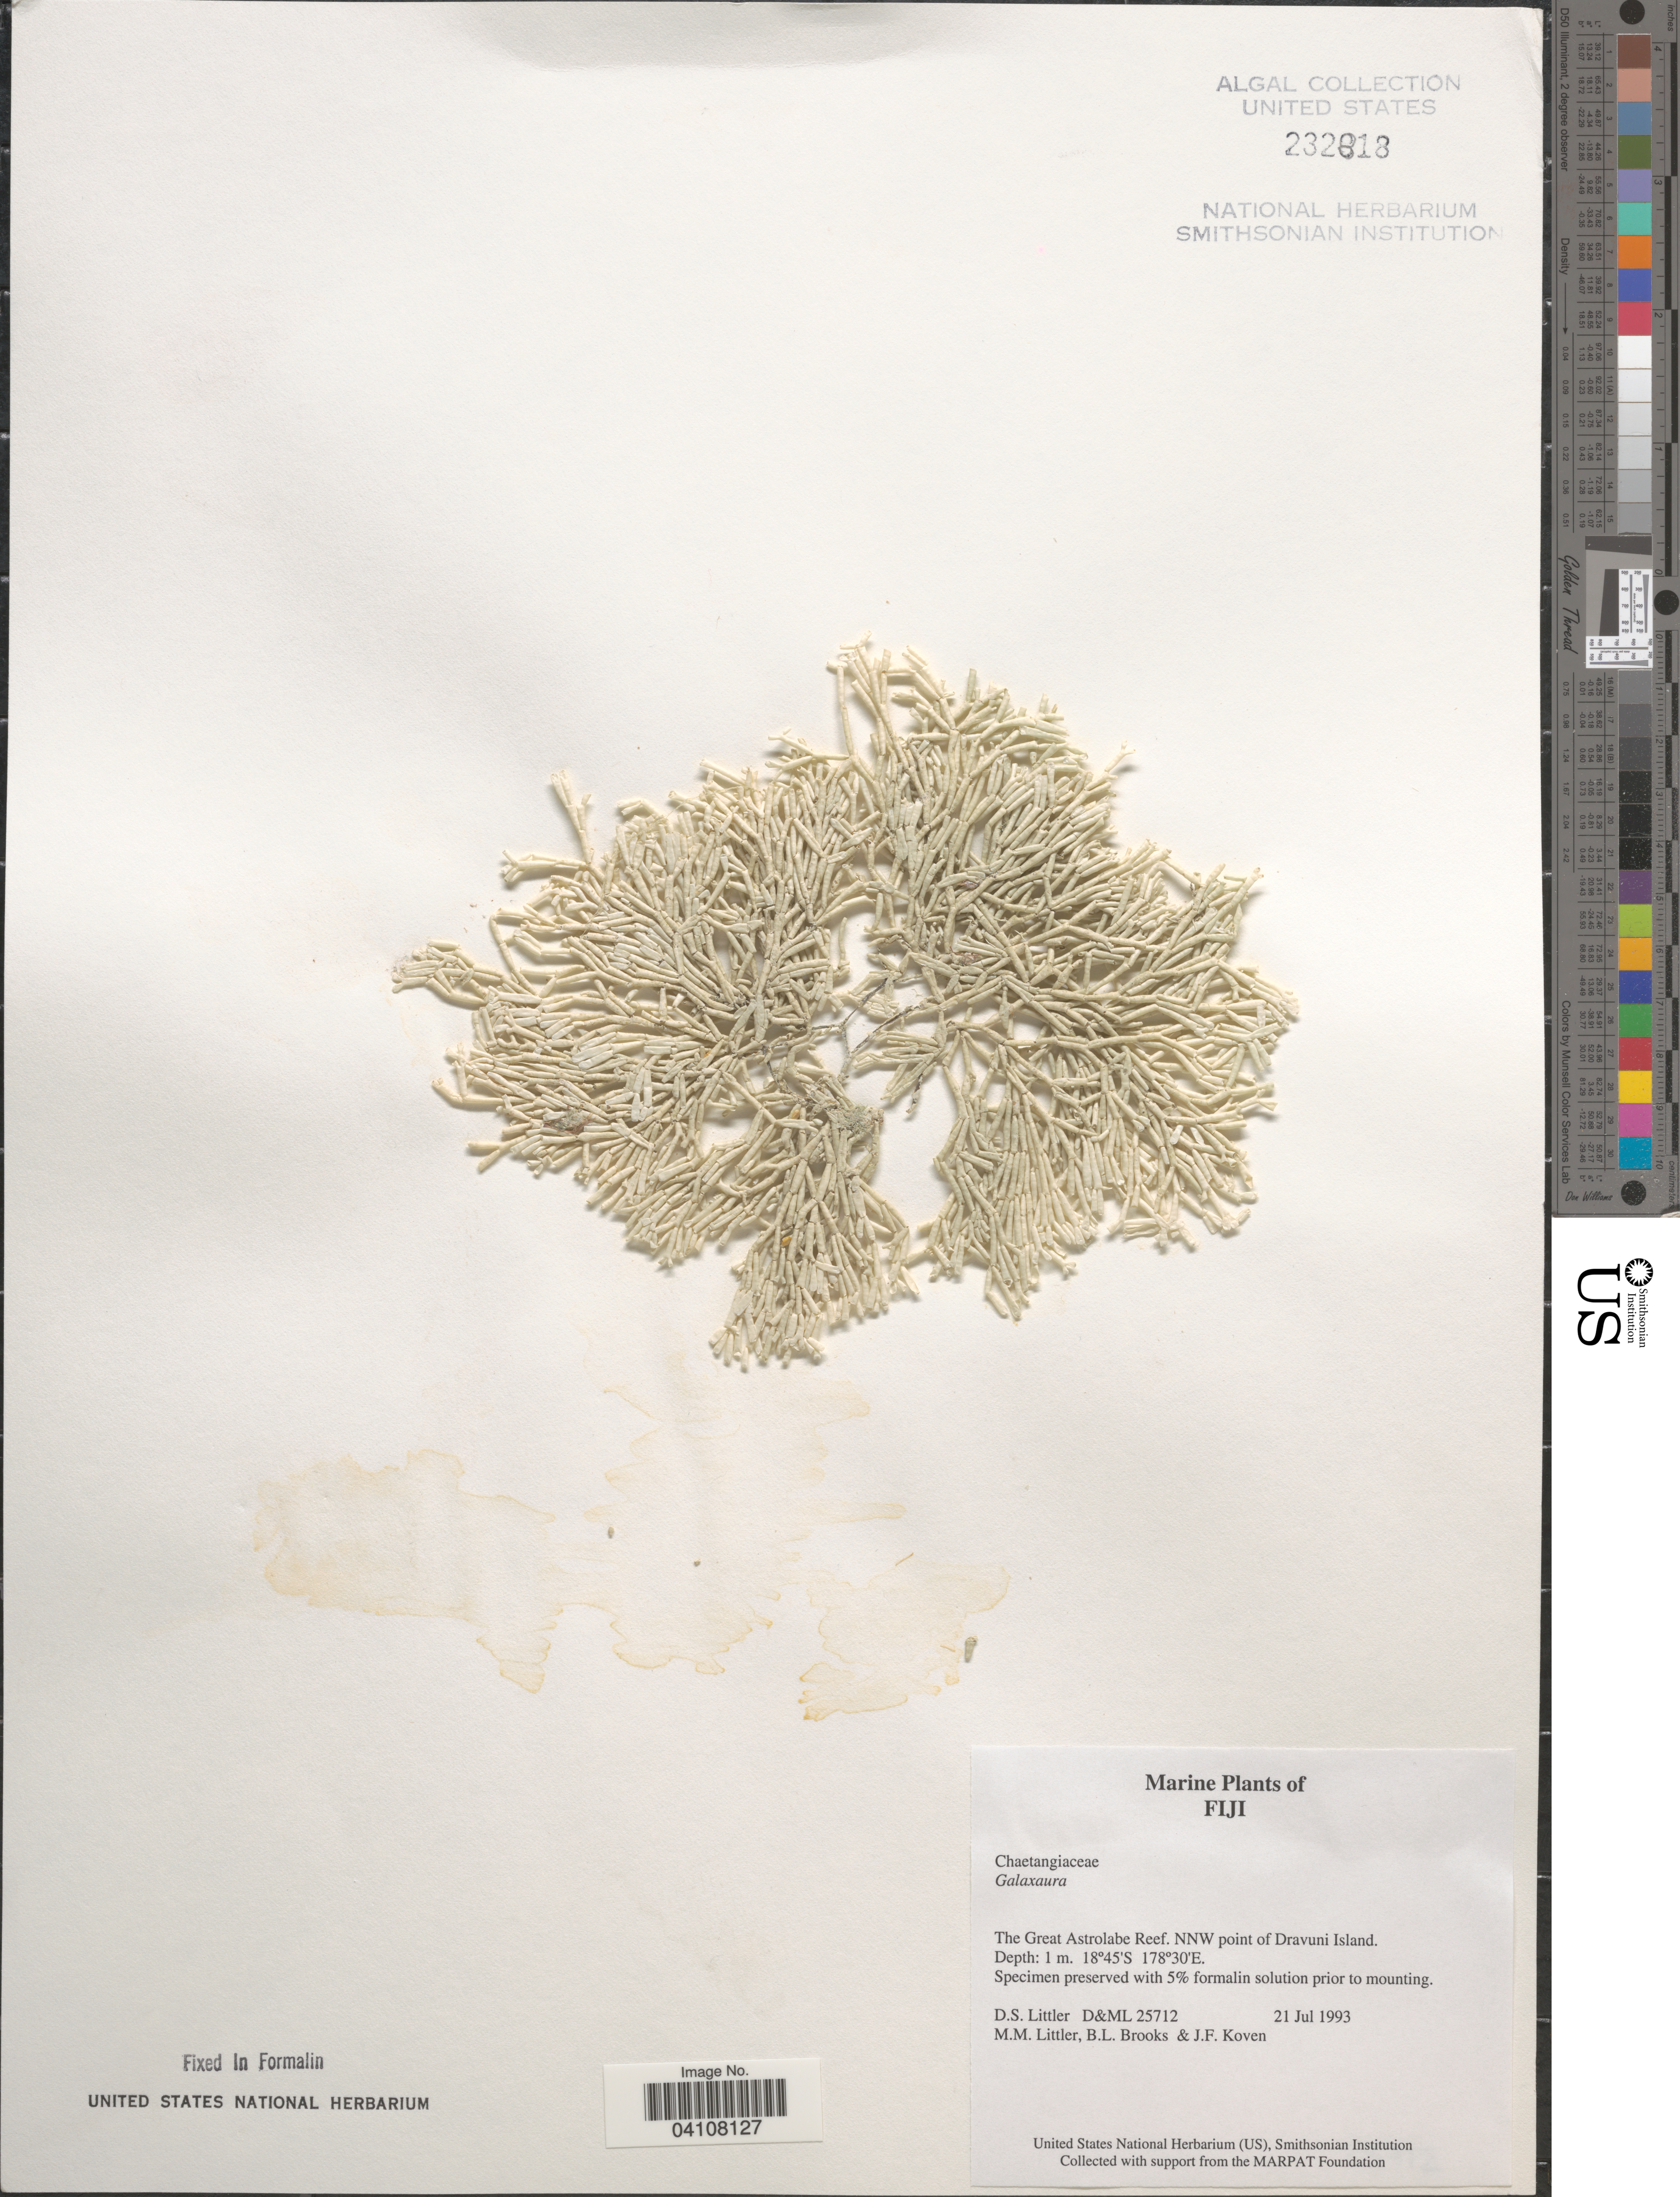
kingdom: Plantae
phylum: Rhodophyta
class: Florideophyceae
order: Nemaliales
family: Galaxauraceae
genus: Galaxaura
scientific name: Galaxaura sp.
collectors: D. S. Littler, B. Brooks & J. Koven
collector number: D&ML25712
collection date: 1993-07-21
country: Fiji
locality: The Great Astrolabe Reef. NNW point of Dravuni Island.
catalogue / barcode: US 232818